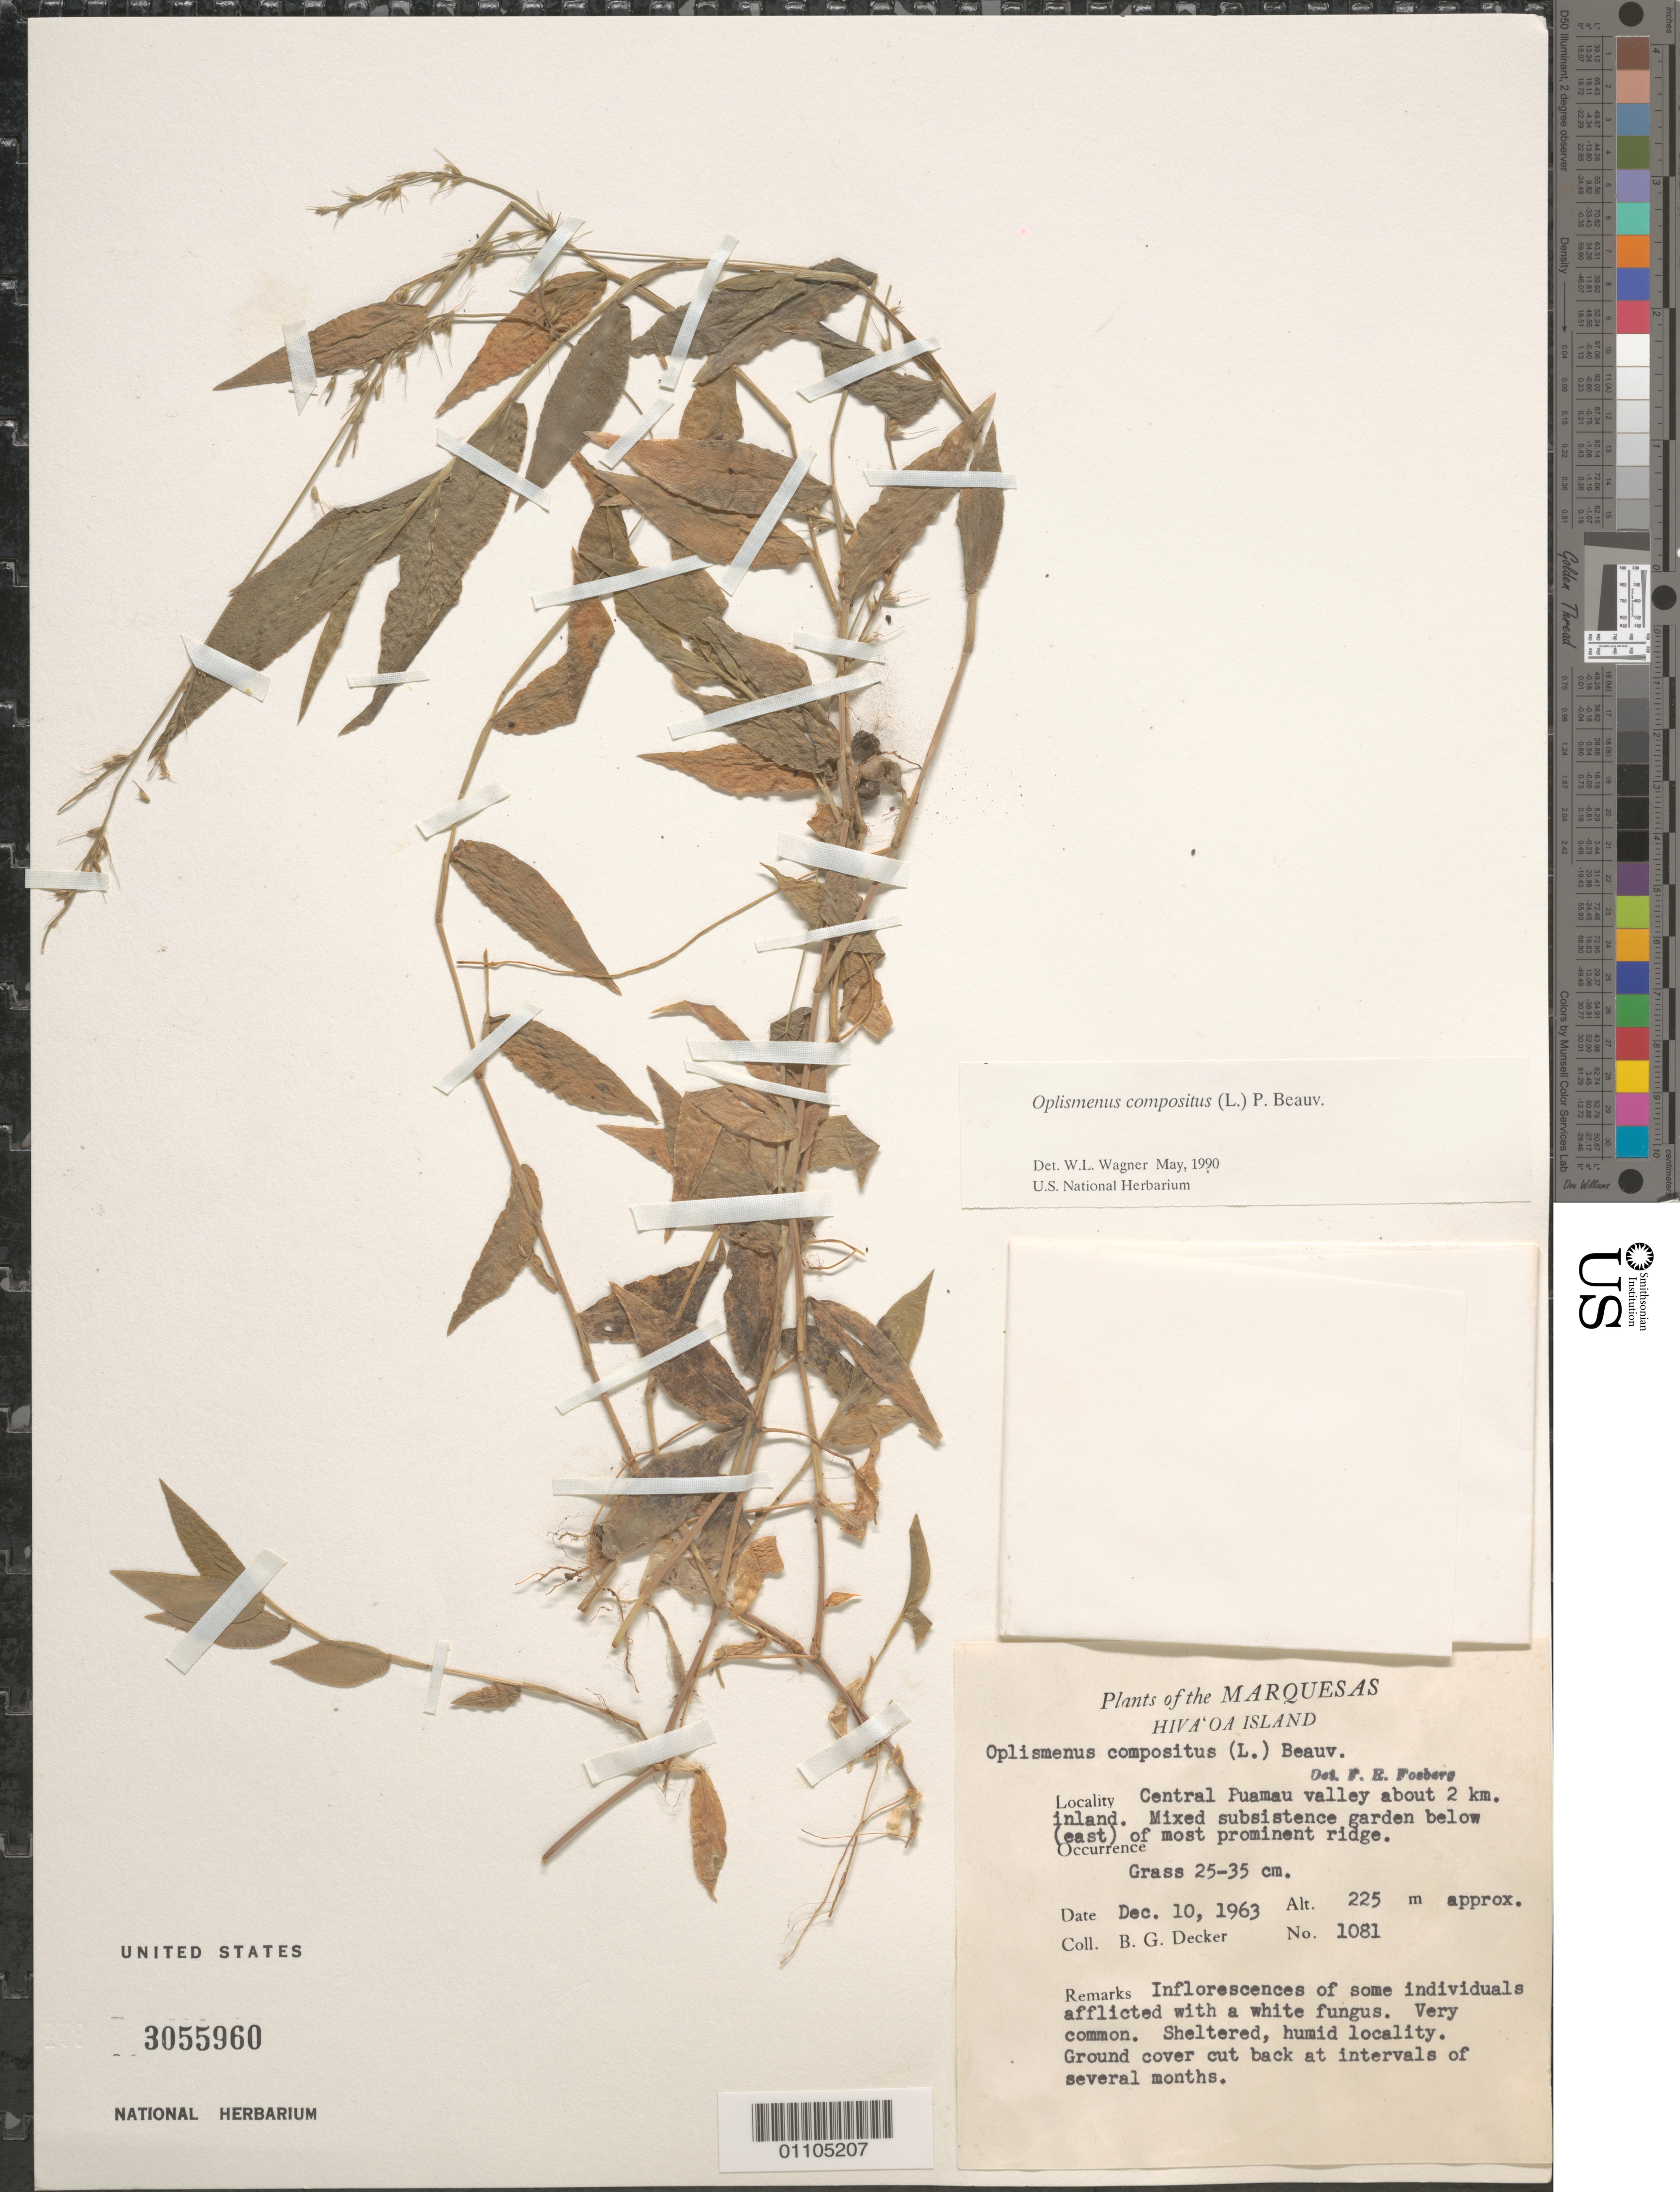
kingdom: Plantae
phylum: Tracheophyta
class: Liliopsida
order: Poales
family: Poaceae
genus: Oplismenus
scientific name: Oplismenus compositus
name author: (L.) P. Beauv.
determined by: Wagner, W. L., (BOT), Smithsonian Institution - National Museum of Natural History (UNITED STATES)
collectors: B. G. Decker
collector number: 1081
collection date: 1963-12-10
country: French Polynesia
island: Hiva Oa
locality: central Puamau Valley, 2 km inland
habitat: Mixed subsistence garden E of most prominent ridge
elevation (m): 225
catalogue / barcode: US 3055960